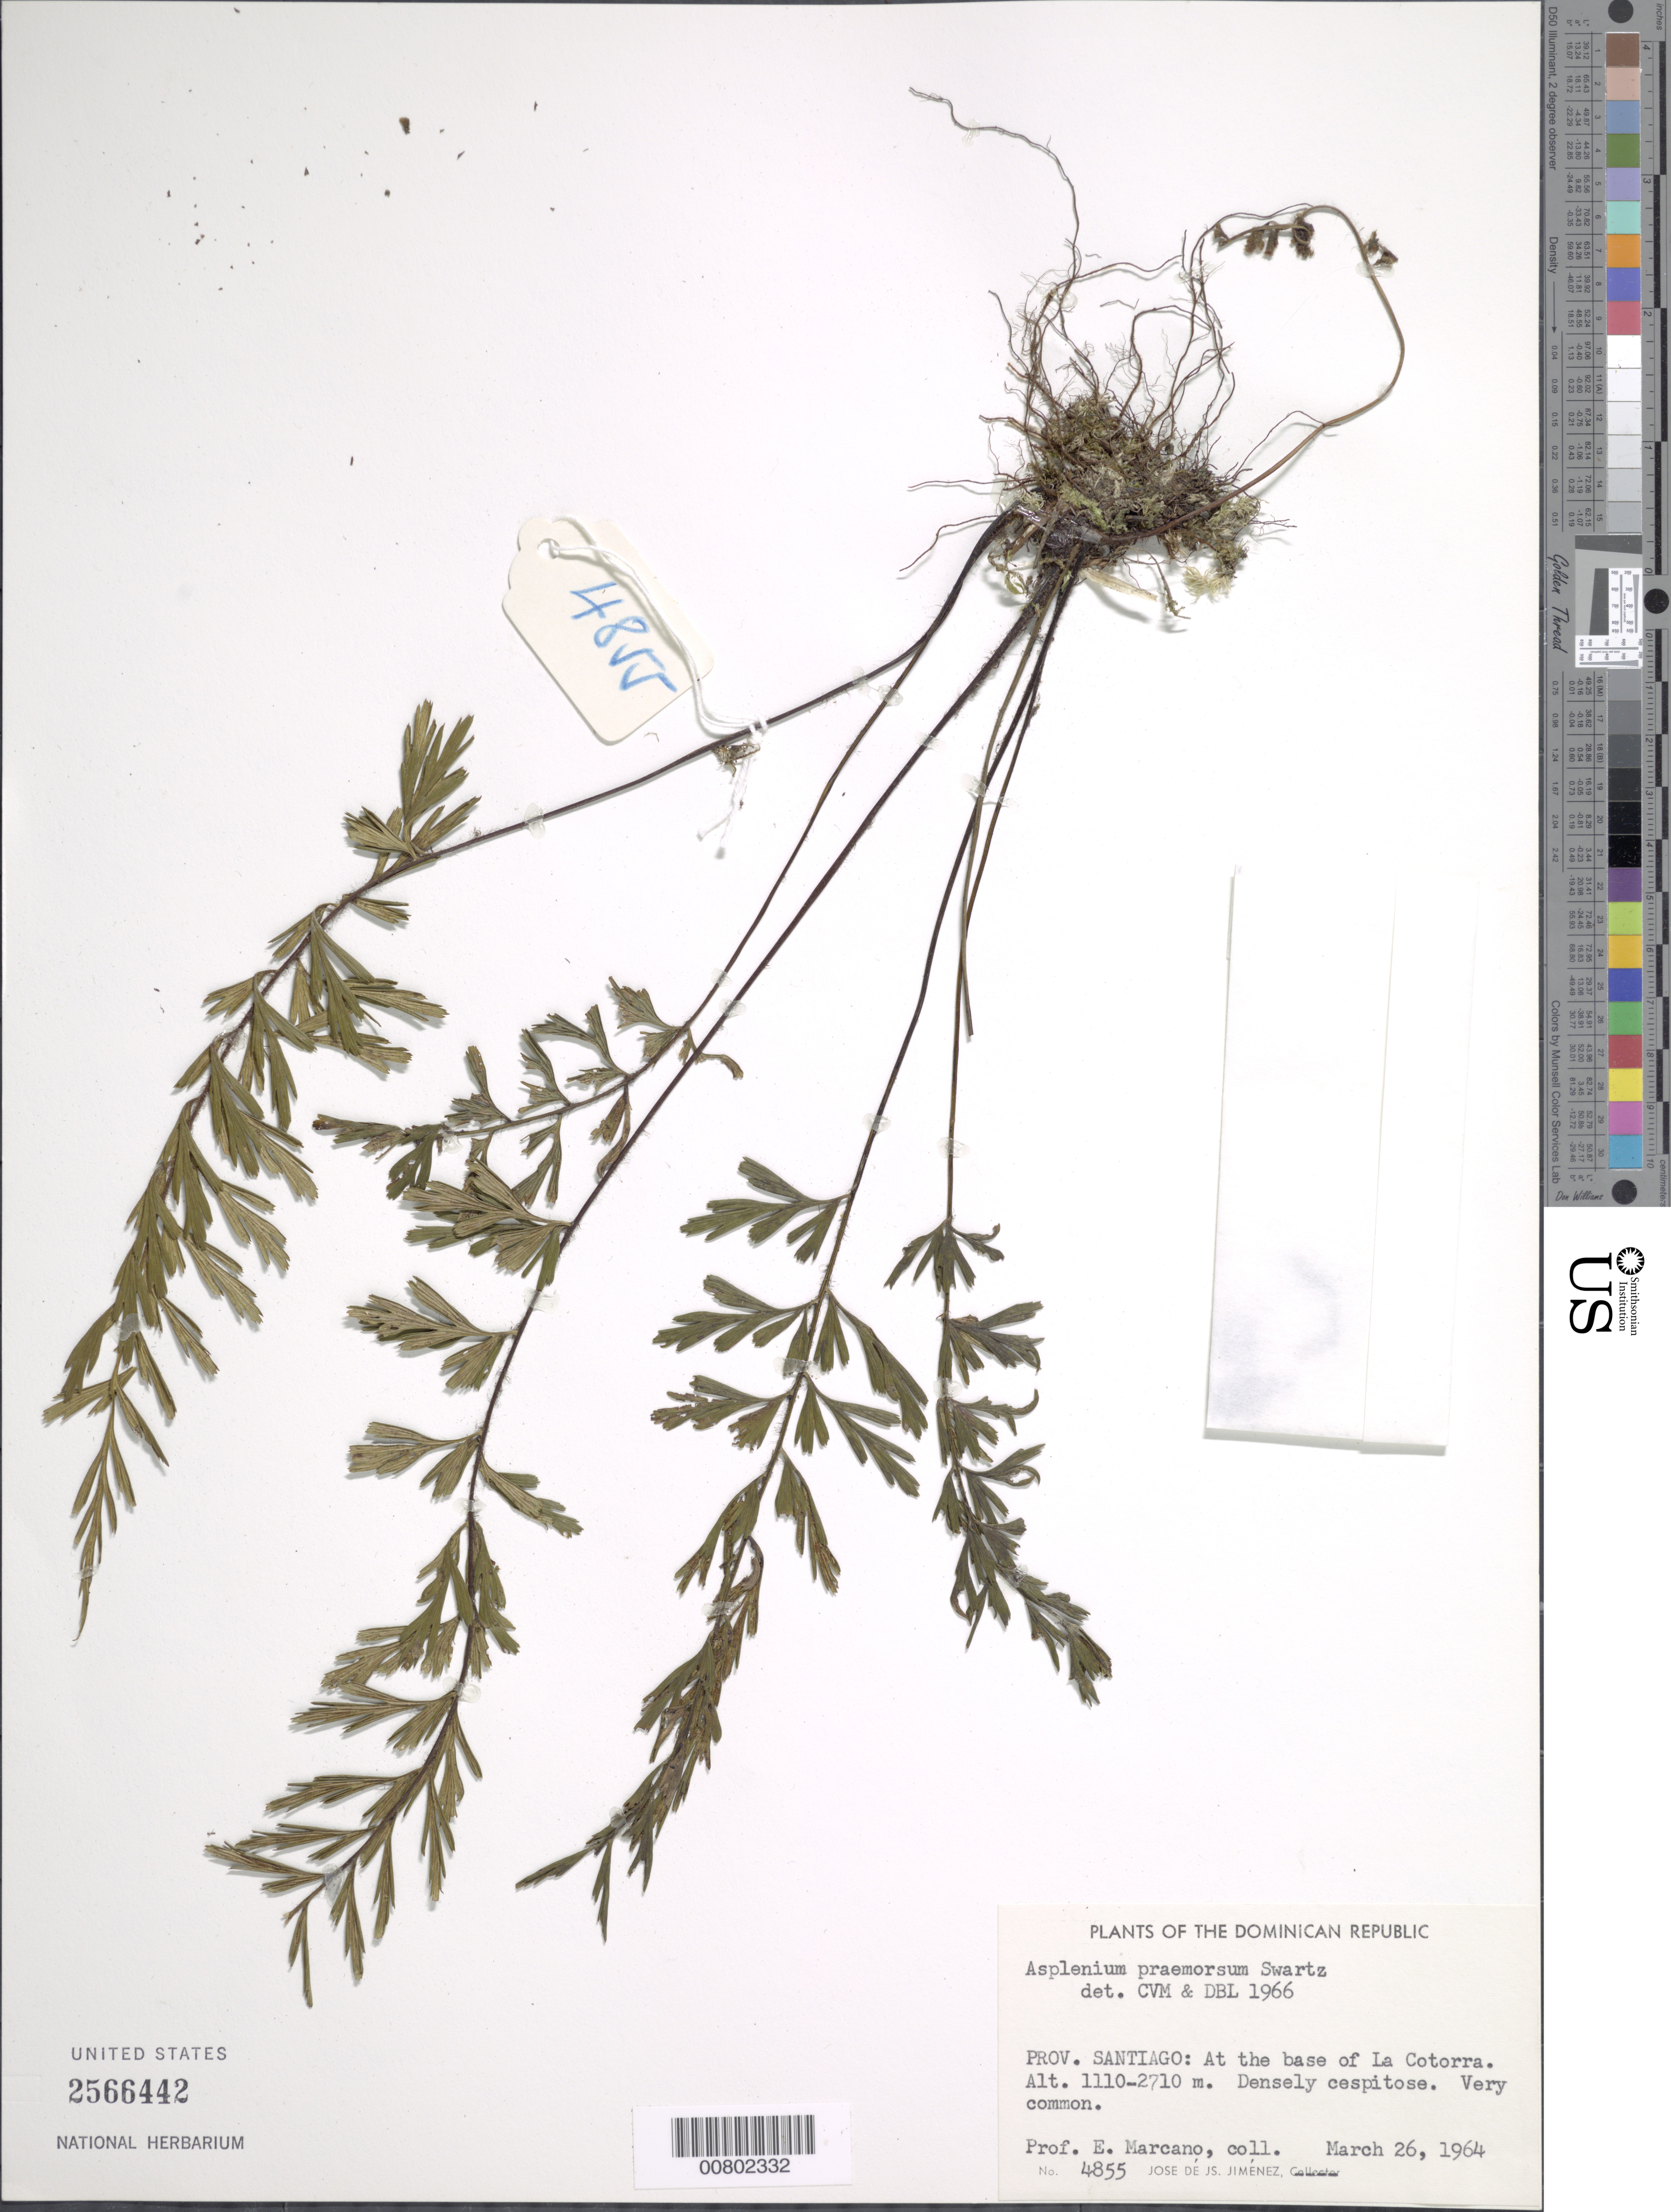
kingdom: Plantae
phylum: Tracheophyta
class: Polypodiopsida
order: Polypodiales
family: Aspleniaceae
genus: Asplenium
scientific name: Asplenium praemorsum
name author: Sw.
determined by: Morton, C. V.; Lellinger, D. B.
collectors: E. J. Marcano F.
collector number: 4855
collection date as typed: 26 Mar 1964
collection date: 1964-03-26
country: Dominican Republic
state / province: Santiago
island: Hispaniola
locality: La Cotorra, base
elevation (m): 1110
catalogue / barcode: US 2566442